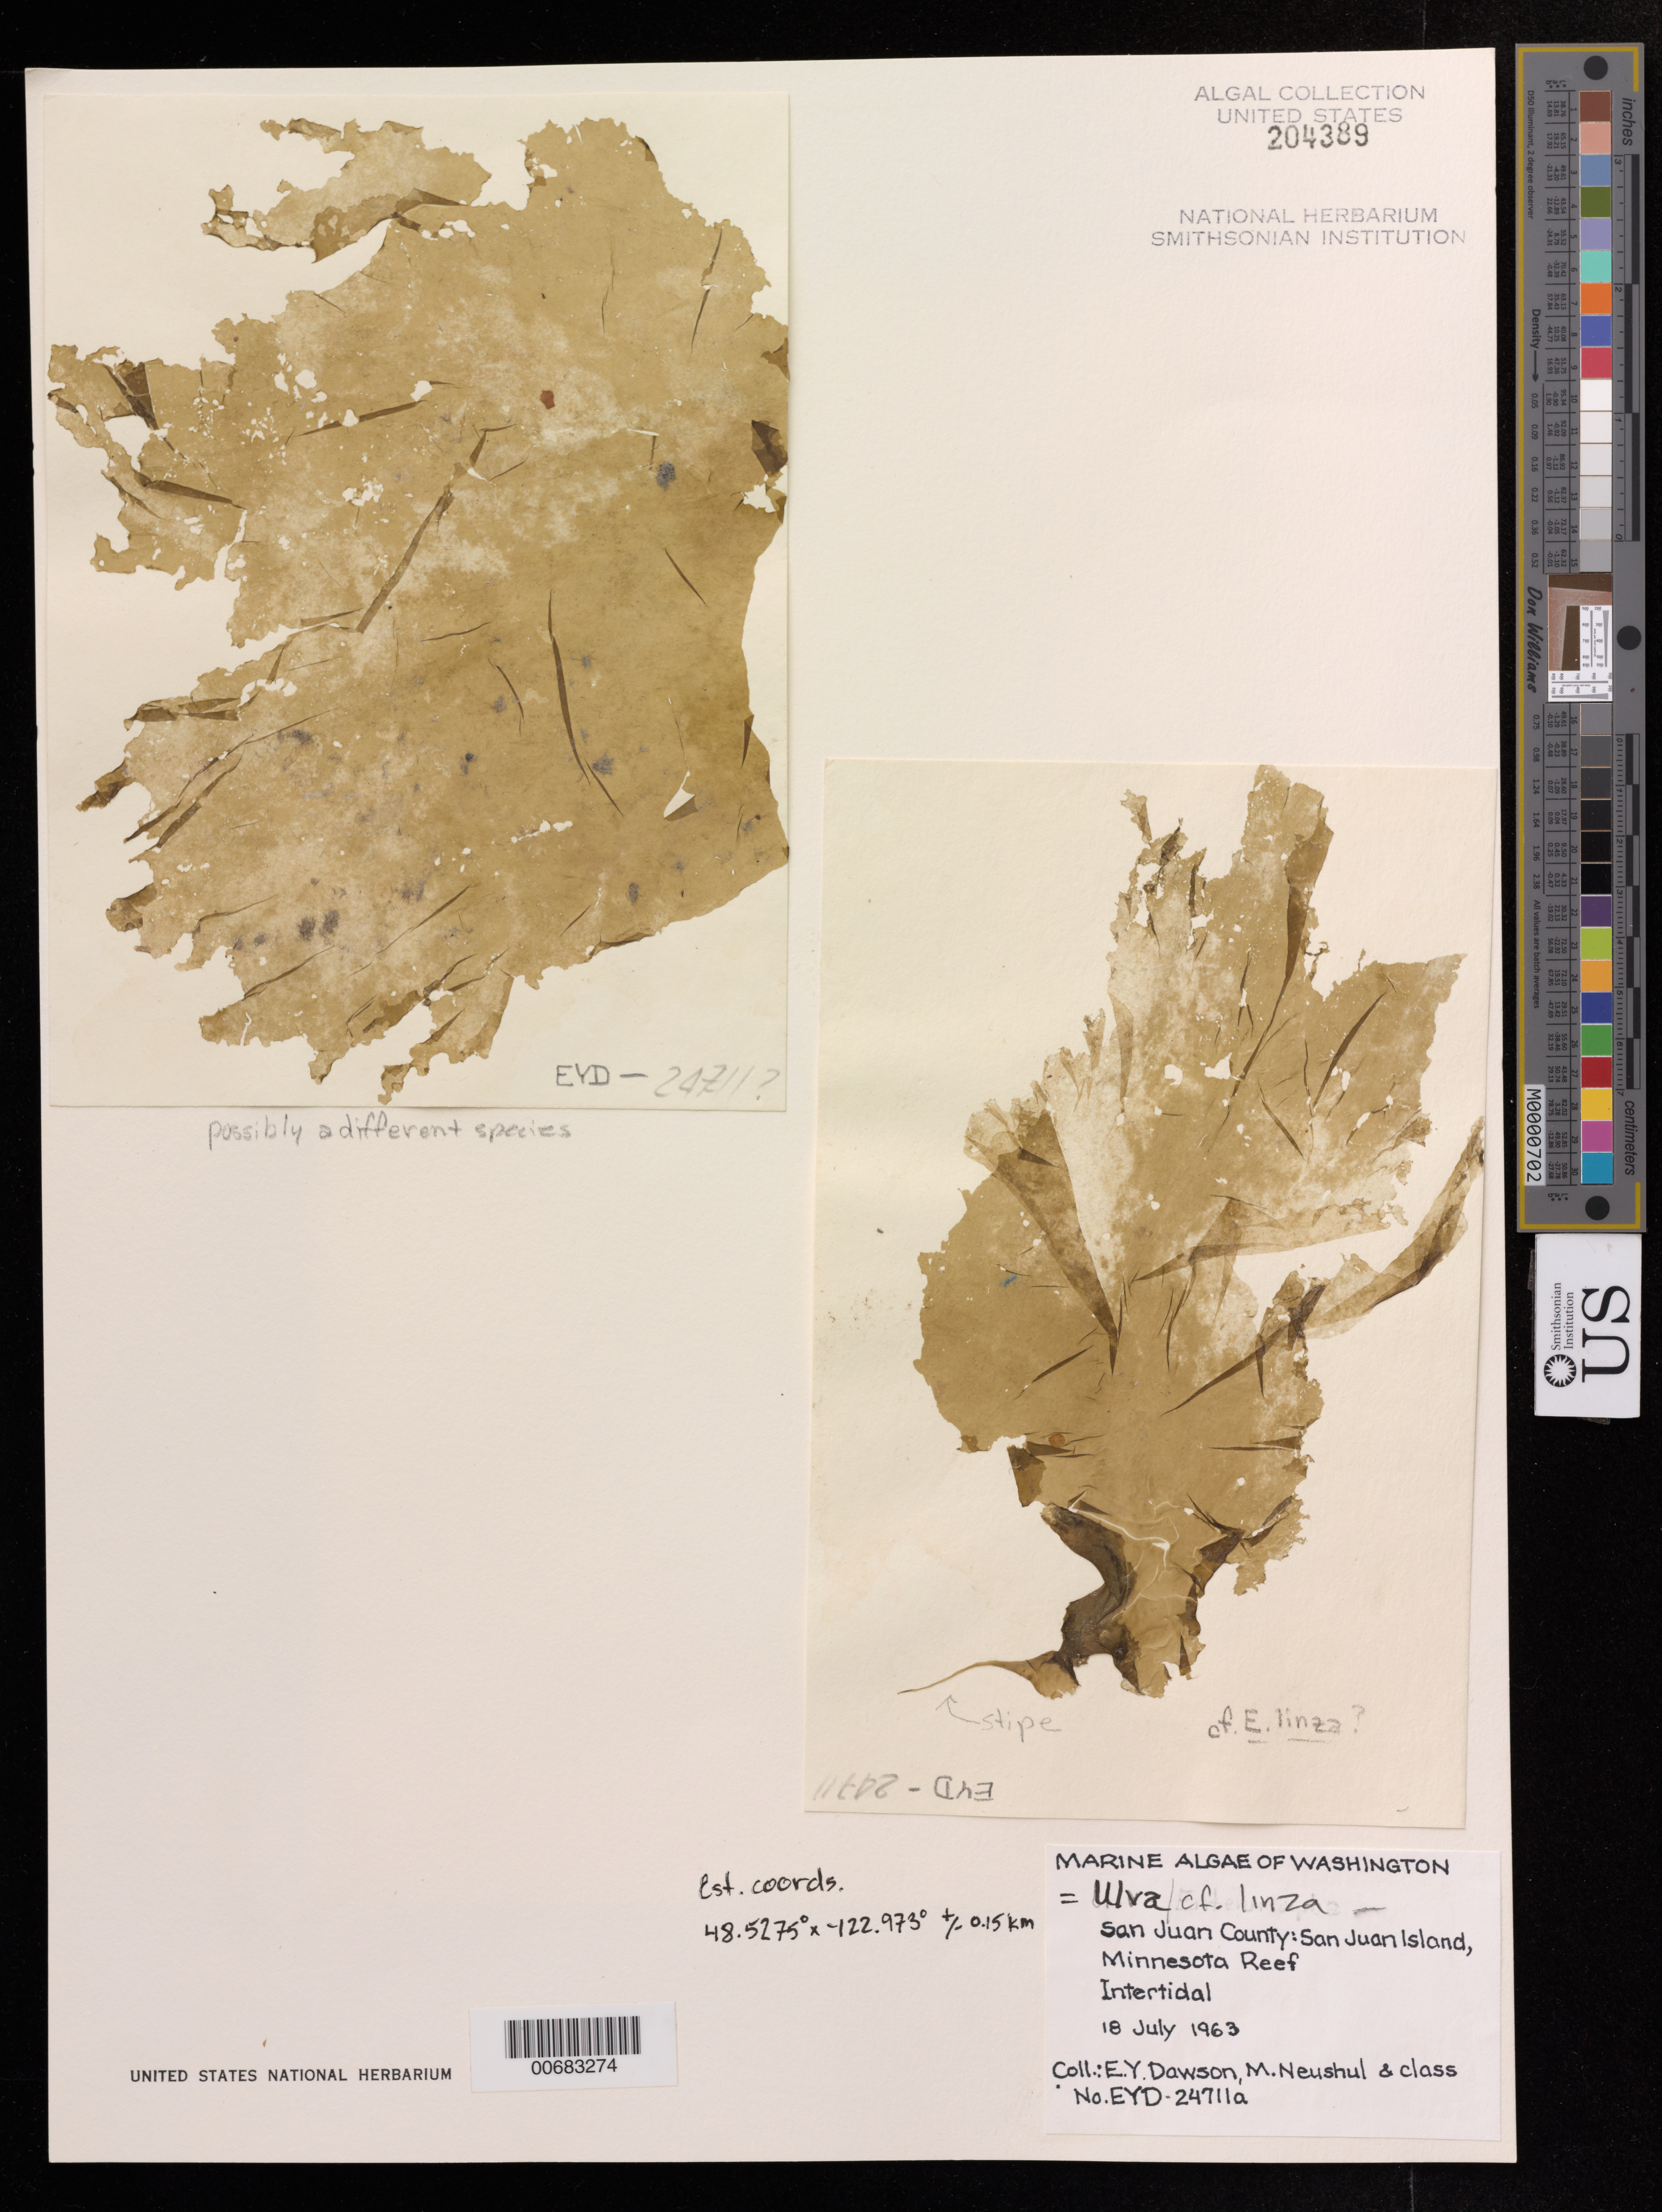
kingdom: Plantae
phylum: Chlorophyta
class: Ulvophyceae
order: Ulvales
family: Ulvaceae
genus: Ulva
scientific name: Ulva linza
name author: L.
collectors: Y. Dawson & M. Neushul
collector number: EYD-24711a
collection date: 1963-07-18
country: United States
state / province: Minnesota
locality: San Juan County: San Juan Island, Minnesota Reef, Intertidal, Washington.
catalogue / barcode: US 204389